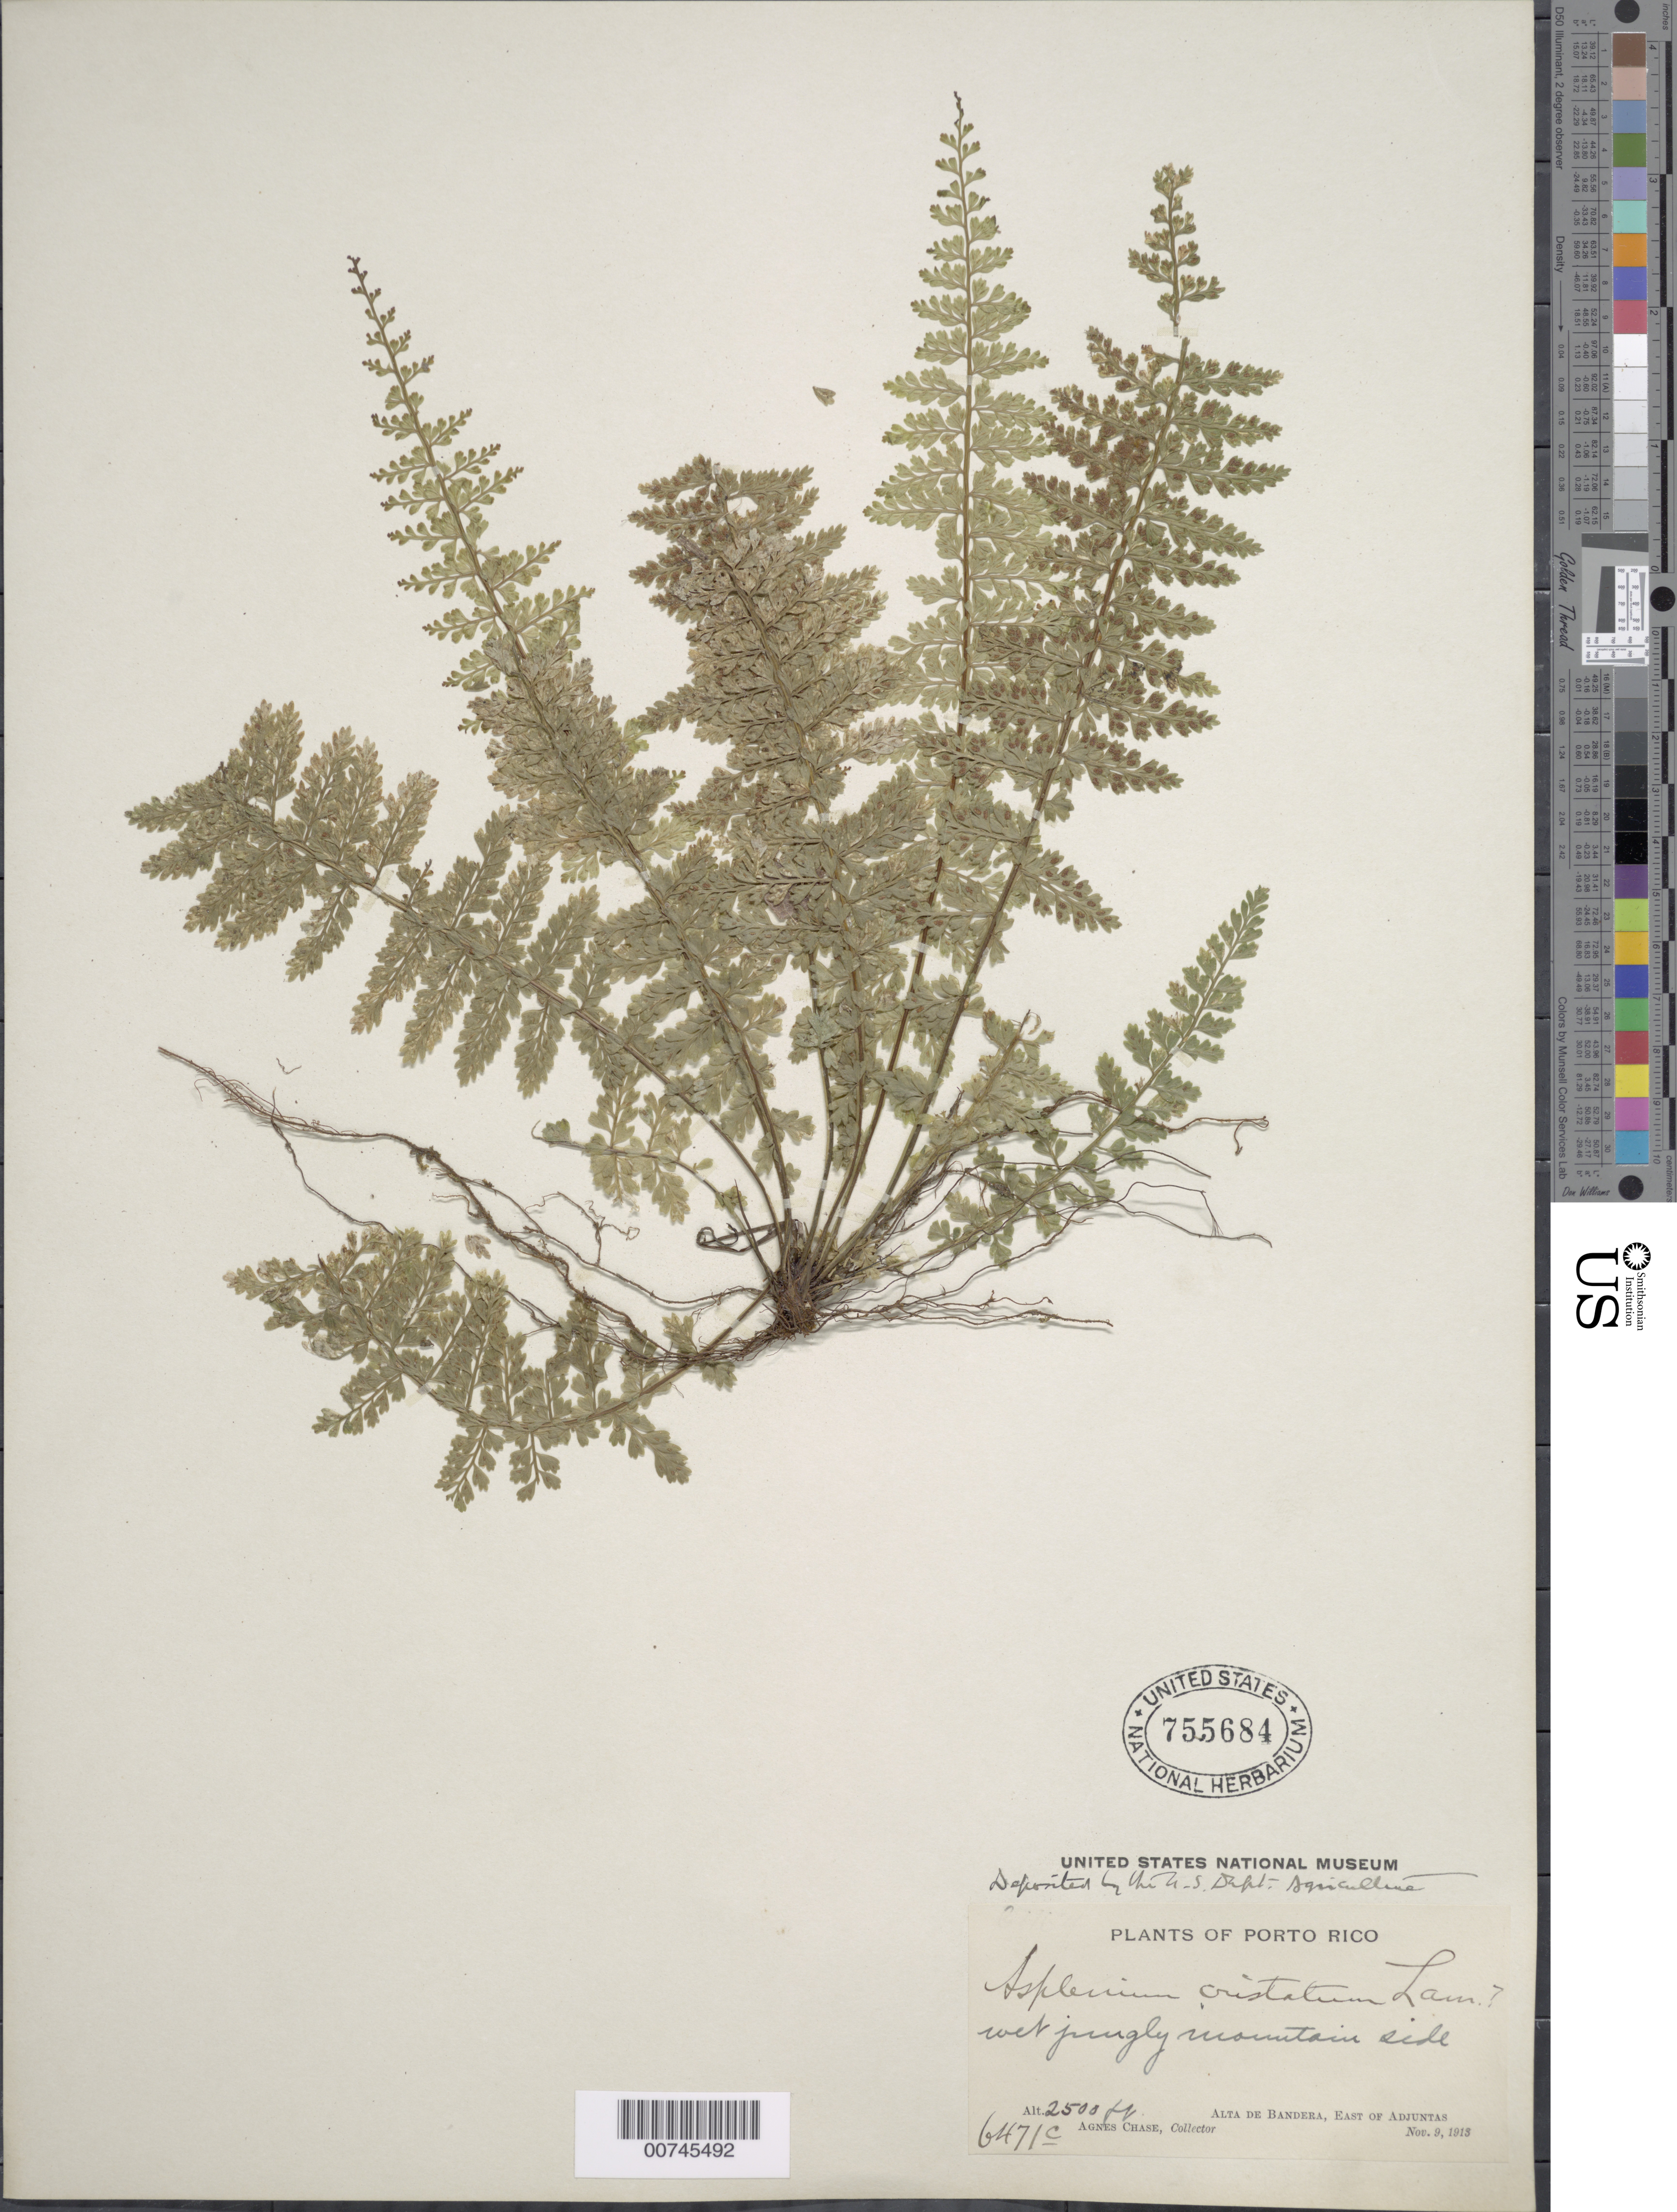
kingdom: Plantae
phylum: Tracheophyta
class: Polypodiopsida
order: Polypodiales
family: Aspleniaceae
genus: Asplenium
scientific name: Asplenium cristatum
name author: Lam.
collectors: A. Chase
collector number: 6471c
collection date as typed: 09 Nov 1913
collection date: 1913-11-09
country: Puerto Rico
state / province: Adjuntas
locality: Alto de La Bandera, east of Adjuntas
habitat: Wet jungly mountain side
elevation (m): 700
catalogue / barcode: US 755684